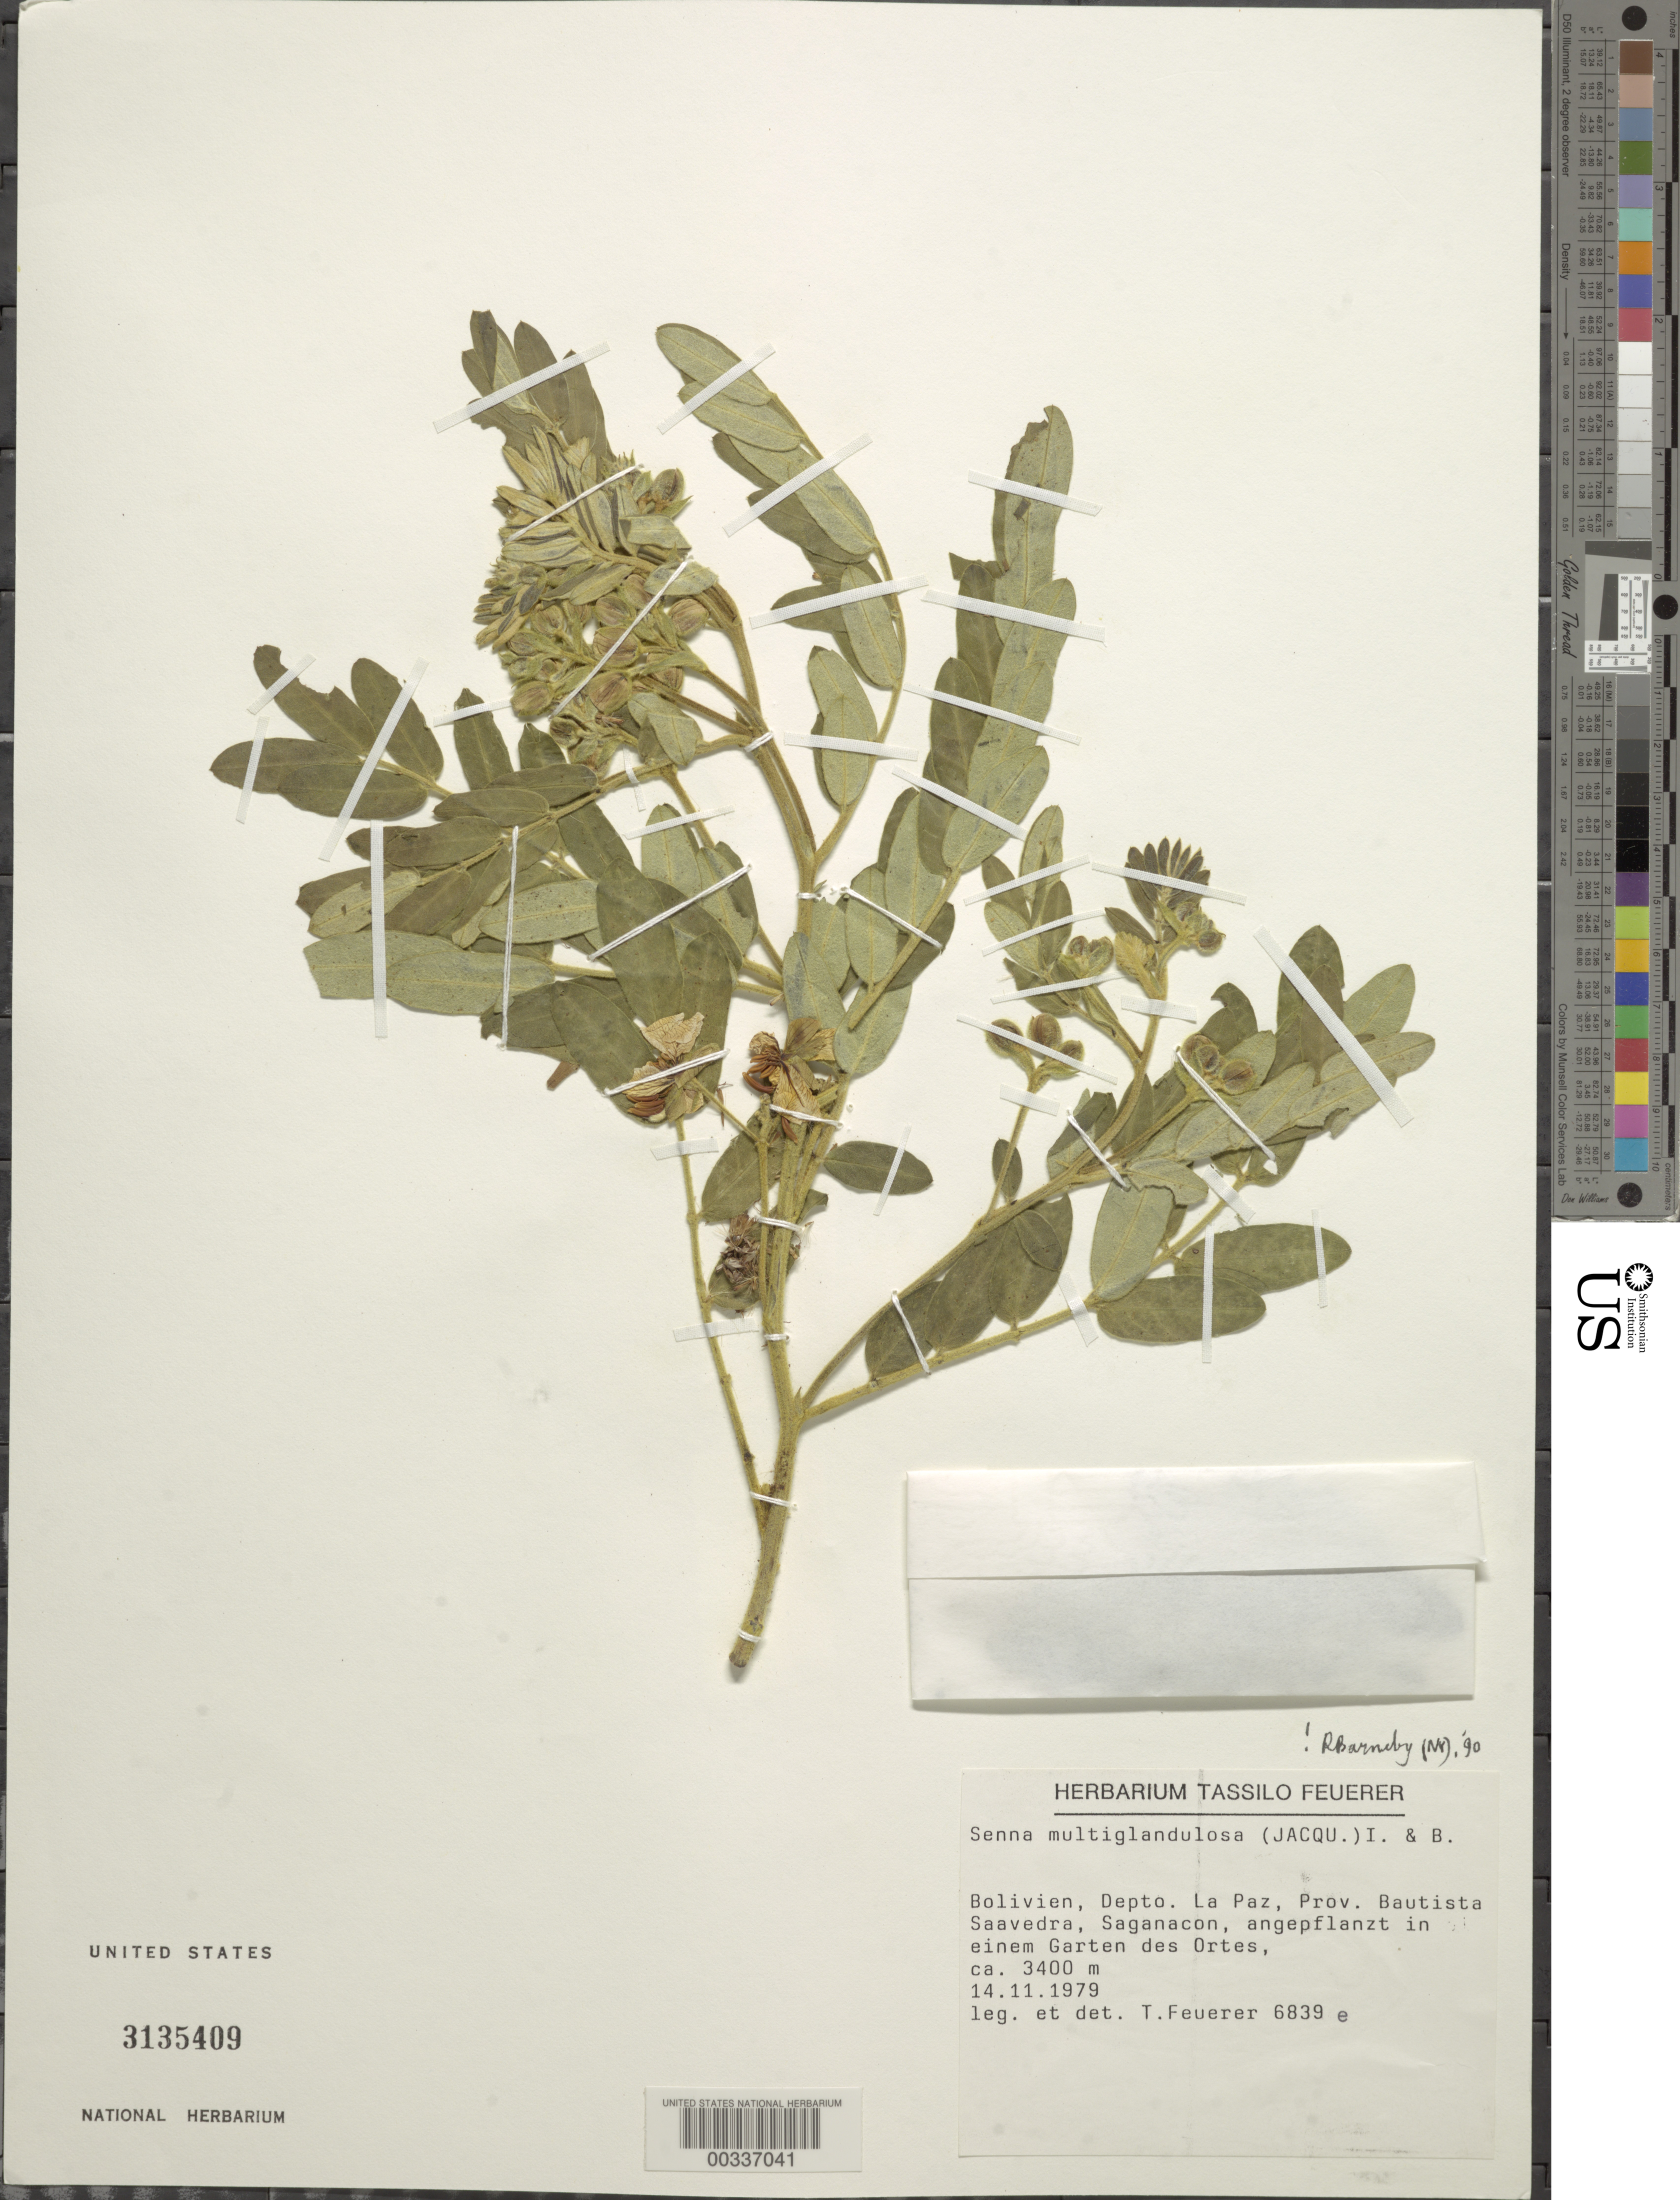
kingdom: Plantae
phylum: Tracheophyta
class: Magnoliopsida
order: Fabales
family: Fabaceae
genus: Senna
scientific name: Senna multiglandulosa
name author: (Jacq.) H.S. Irwin & Barneby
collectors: T. Feuerer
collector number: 6839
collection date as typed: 14 Nov 1979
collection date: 1979-11-14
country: Bolivia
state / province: La Paz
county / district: Bautista Saavedra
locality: Saganacon, garten des Ortes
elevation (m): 3400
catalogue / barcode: US 3135409